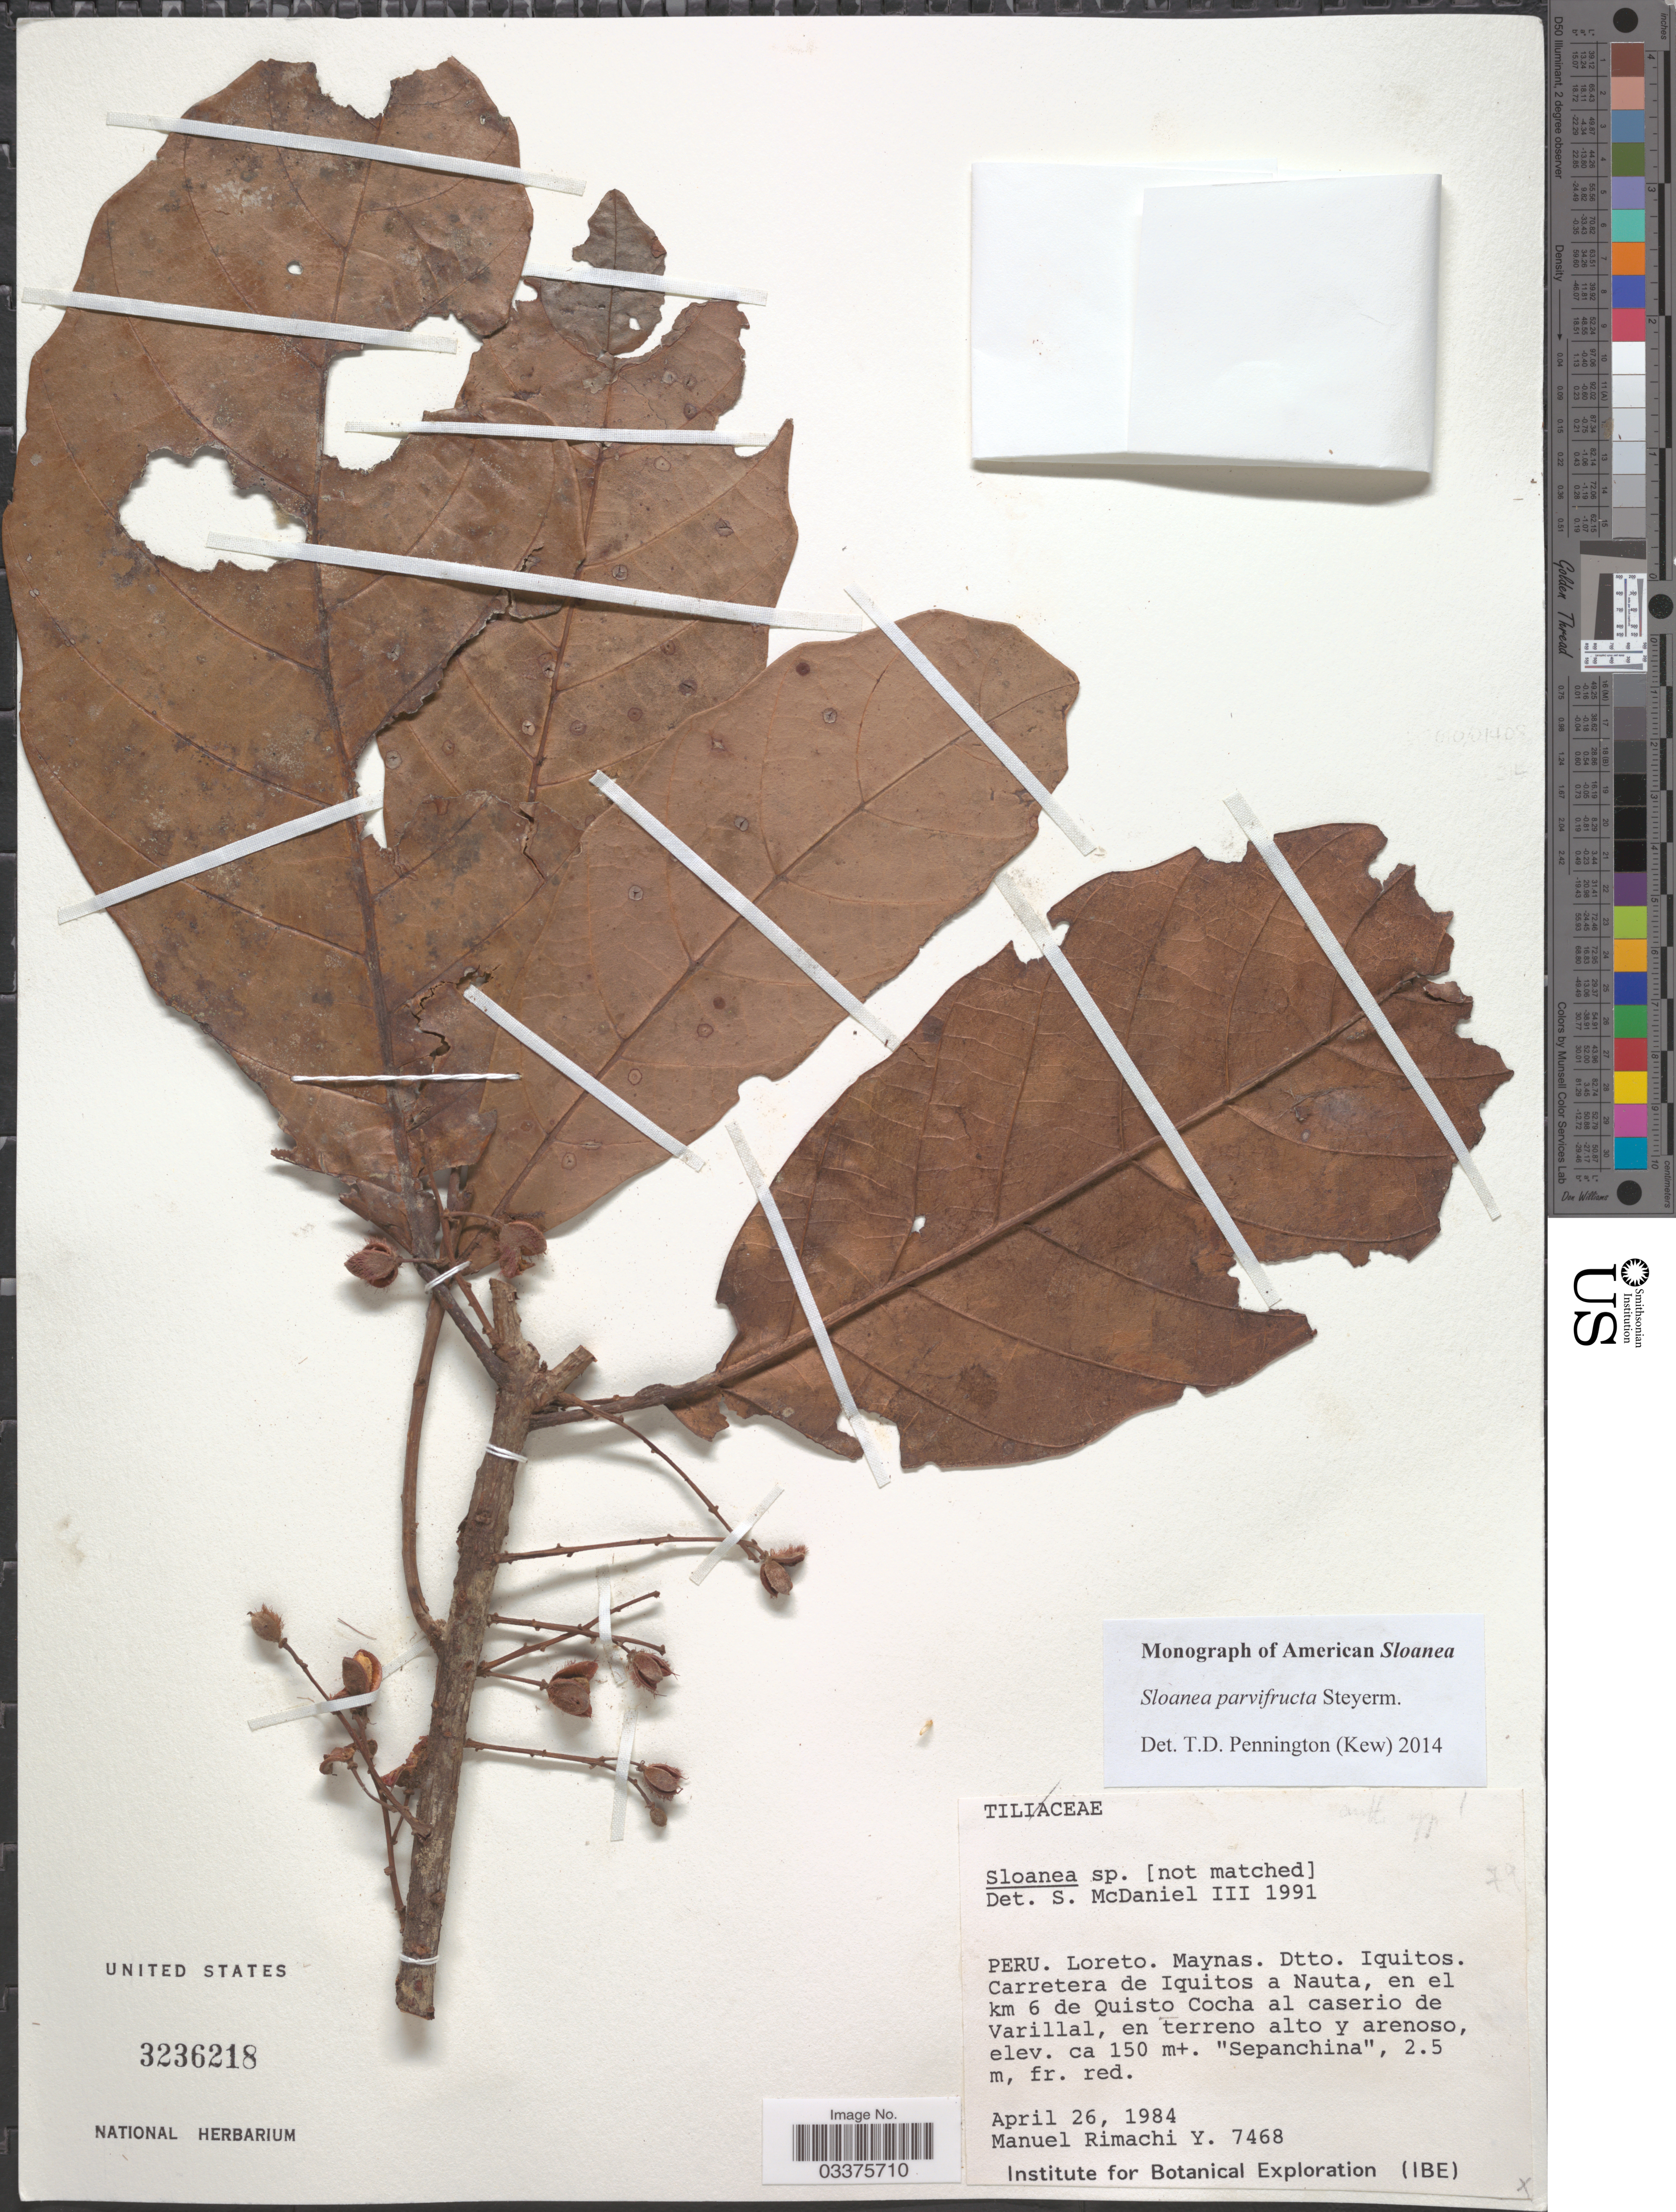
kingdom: Plantae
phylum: Tracheophyta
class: Magnoliopsida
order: Oxalidales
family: Elaeocarpaceae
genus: Sloanea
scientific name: Sloanea parvifructa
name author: Steyerm.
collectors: M. Rimachi Y.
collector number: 7468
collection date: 1984-04-26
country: Peru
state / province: Loreto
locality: Maynas. Dtto. Iquitos. Carretera de Iquitos a Nauta, en el km 6 de Quisto Cocha al caserio de Varillal.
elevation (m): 150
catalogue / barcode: US 3236218